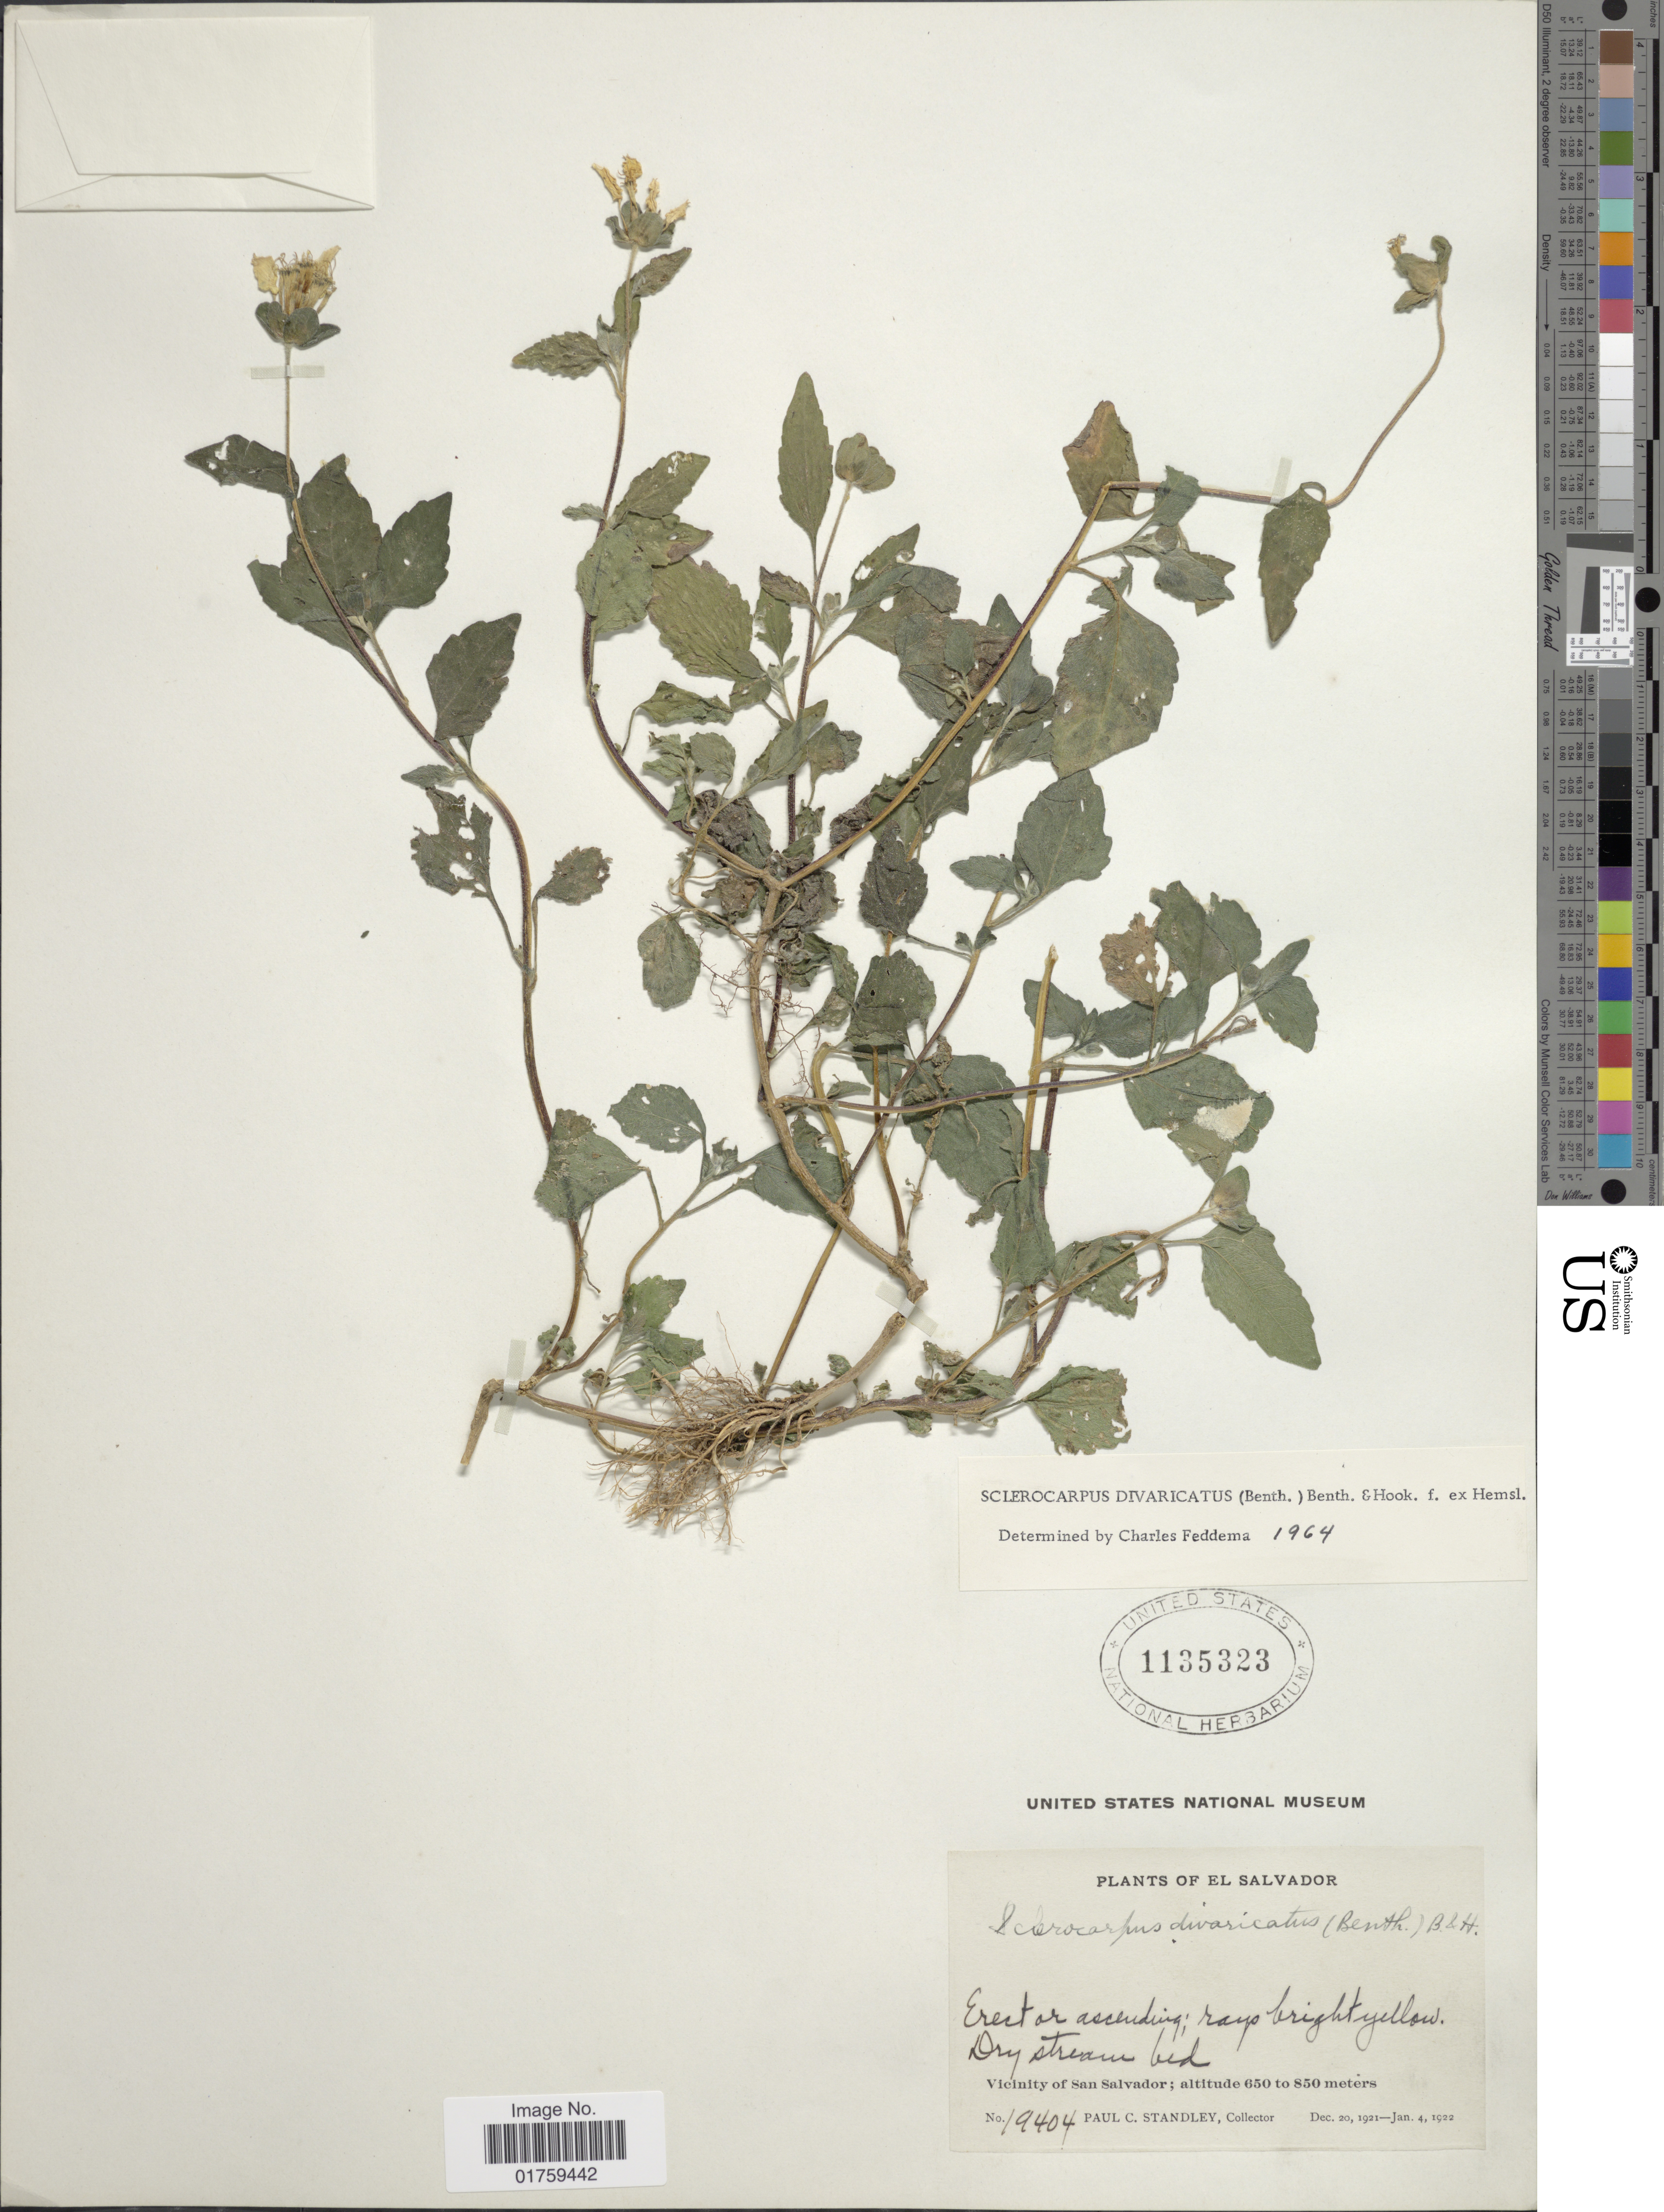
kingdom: Plantae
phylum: Tracheophyta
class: Magnoliopsida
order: Asterales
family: Asteraceae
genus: Sclerocarpus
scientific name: Sclerocarpus divaricatus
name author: (Benth.) Benth. & Hook. f. ex Hemsl.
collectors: P. C. Standley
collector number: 19404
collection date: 1921-12-20/1922-01-04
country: El Salvador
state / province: San Salvador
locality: Vicinity of San Salvador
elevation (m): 650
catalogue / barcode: US 1135323